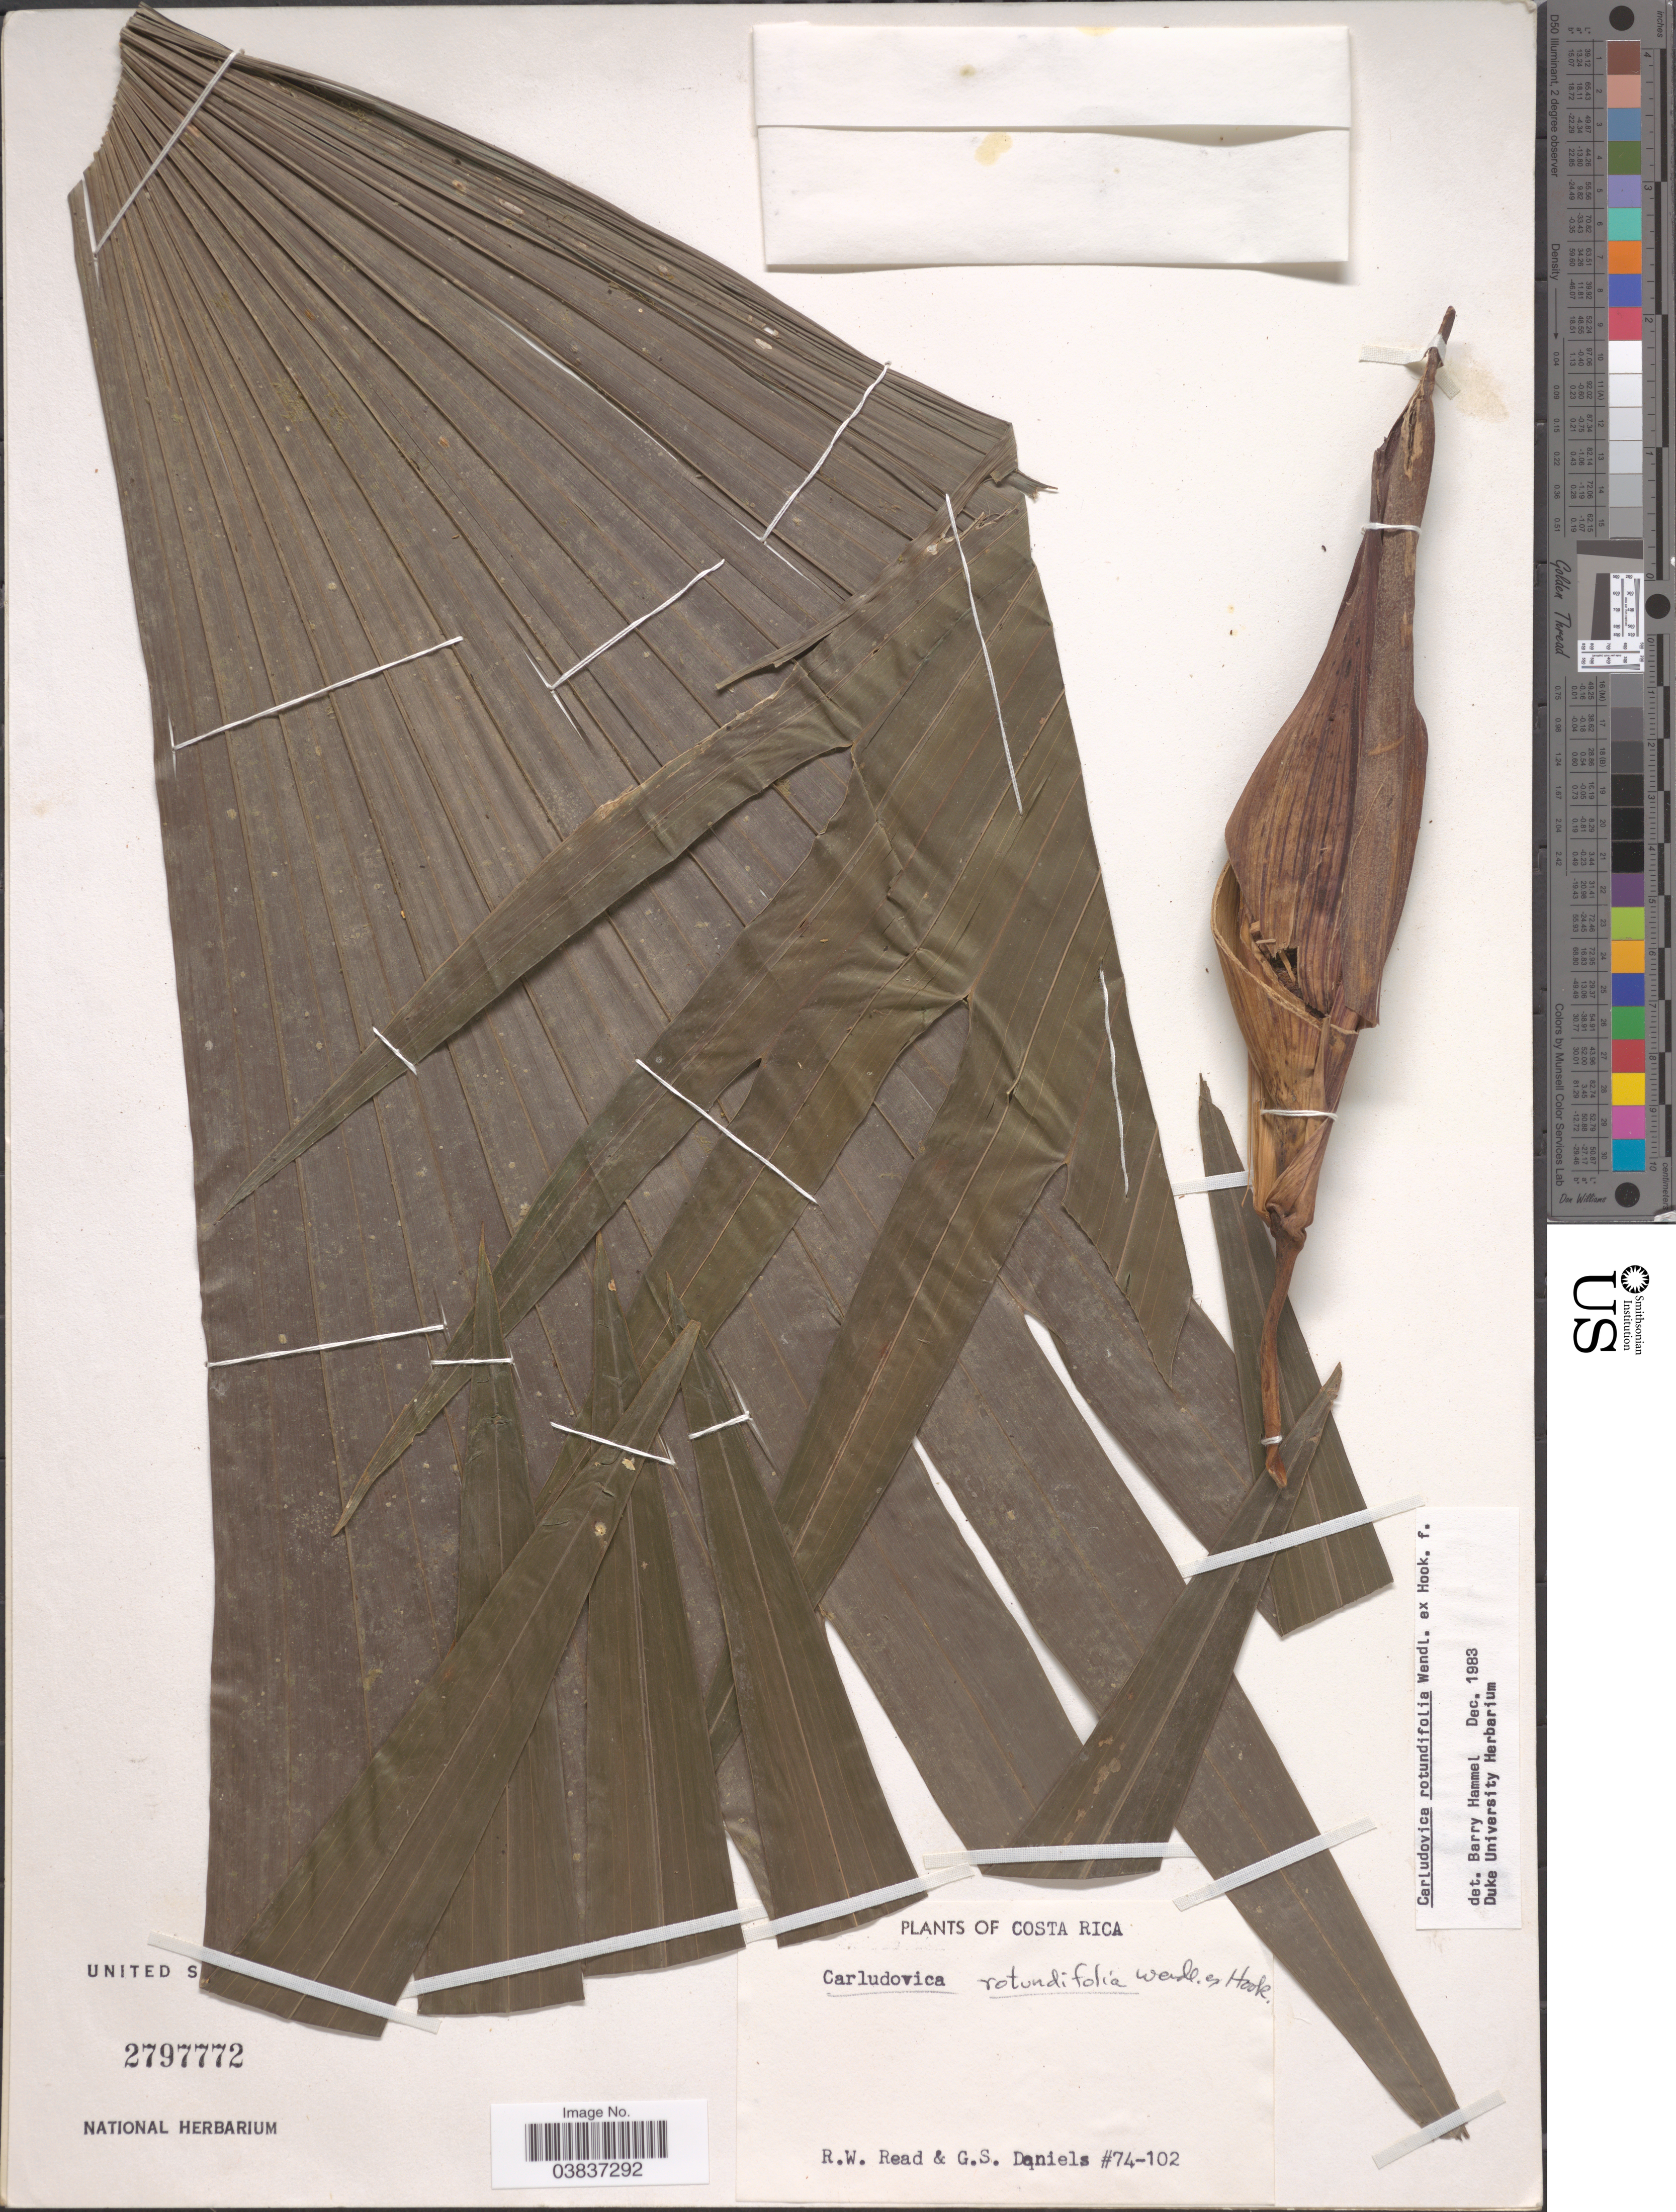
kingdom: Plantae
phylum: Tracheophyta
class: Liliopsida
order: Pandanales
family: Cyclanthaceae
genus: Carludovica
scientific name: Carludovica rotundifolia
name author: H. Wendl. ex Hook. f.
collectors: R. W. Read & G. S. Daniels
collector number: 74-102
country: Costa Rica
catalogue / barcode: US 2797772